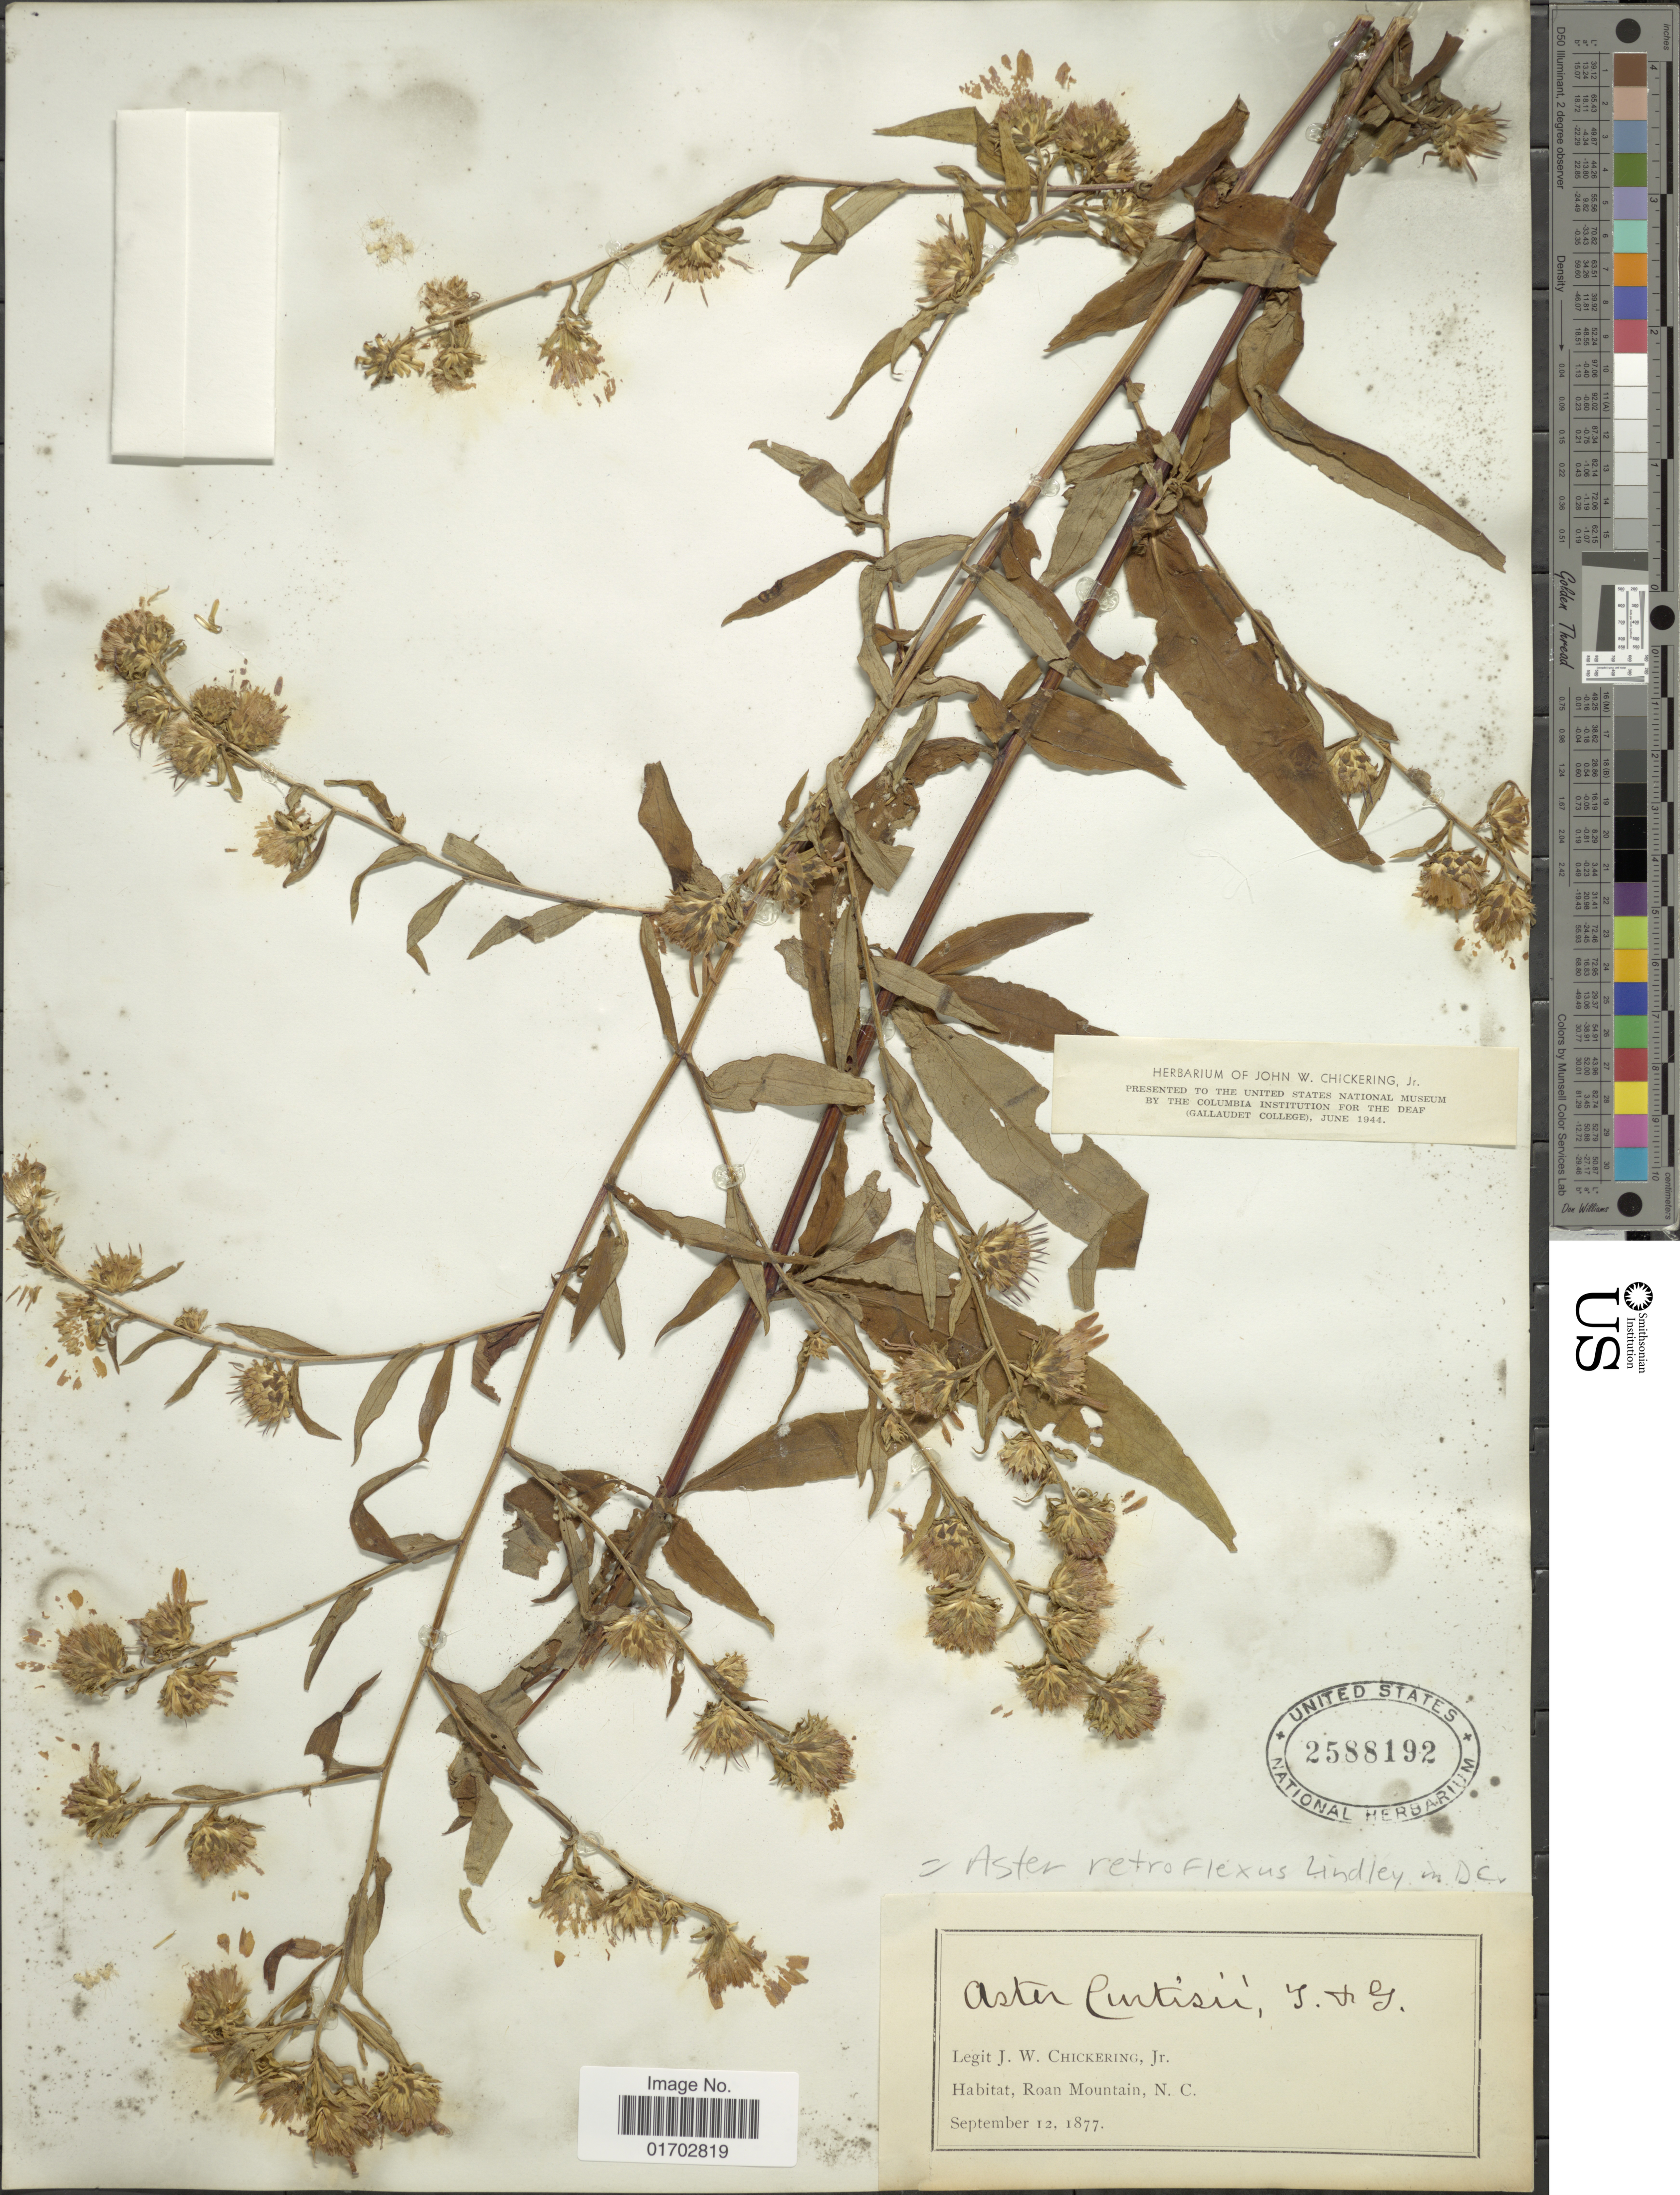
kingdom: Plantae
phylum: Tracheophyta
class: Magnoliopsida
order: Asterales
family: Asteraceae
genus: Symphyotrichum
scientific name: Symphyotrichum retroflexum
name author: (Lindl.) G.L. Nesom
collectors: J. W. Chickering Jr.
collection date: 1877-09-12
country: United States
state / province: North Carolina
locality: Roan Mountain.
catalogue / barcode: US 2588192